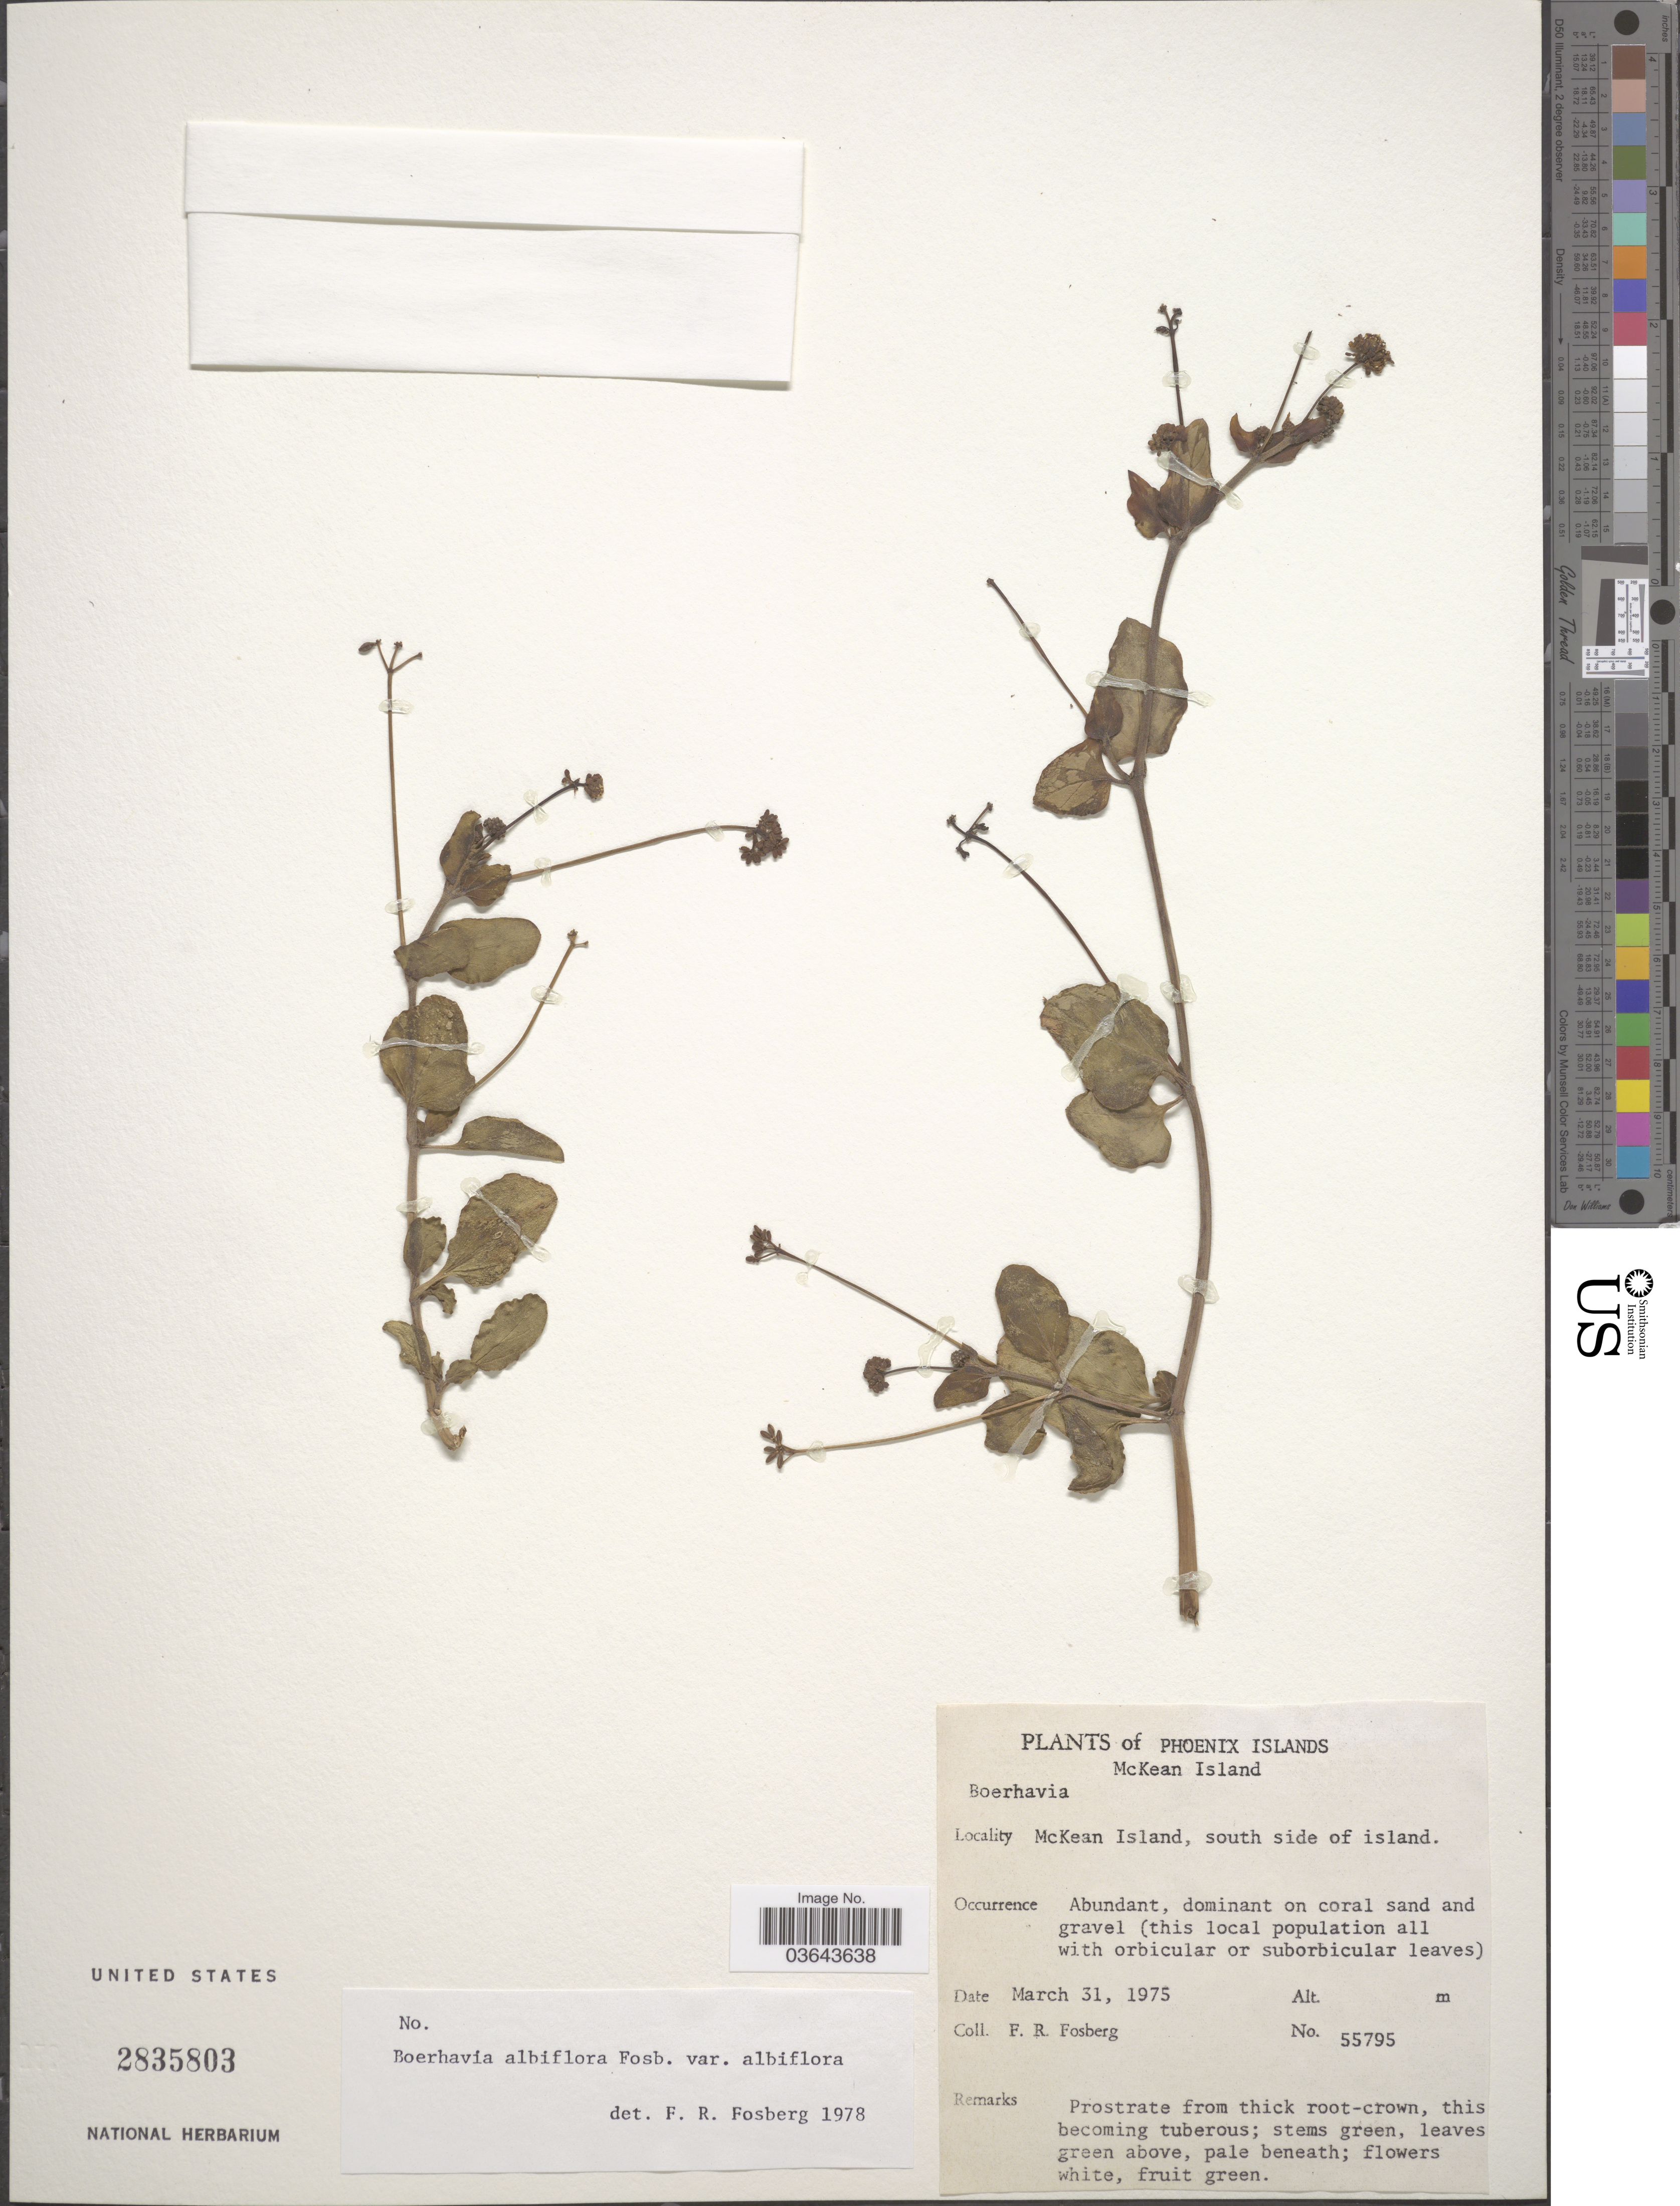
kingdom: Plantae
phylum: Tracheophyta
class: Magnoliopsida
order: Caryophyllales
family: Nyctaginaceae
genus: Boerhavia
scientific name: Boerhavia albiflora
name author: Fosberg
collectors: F. R. Fosberg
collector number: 55795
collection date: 1975-03-31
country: Kiribati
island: McKean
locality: Phoenix Islands. McKean Island. McKean Island, south side of island.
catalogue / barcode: US 2835803